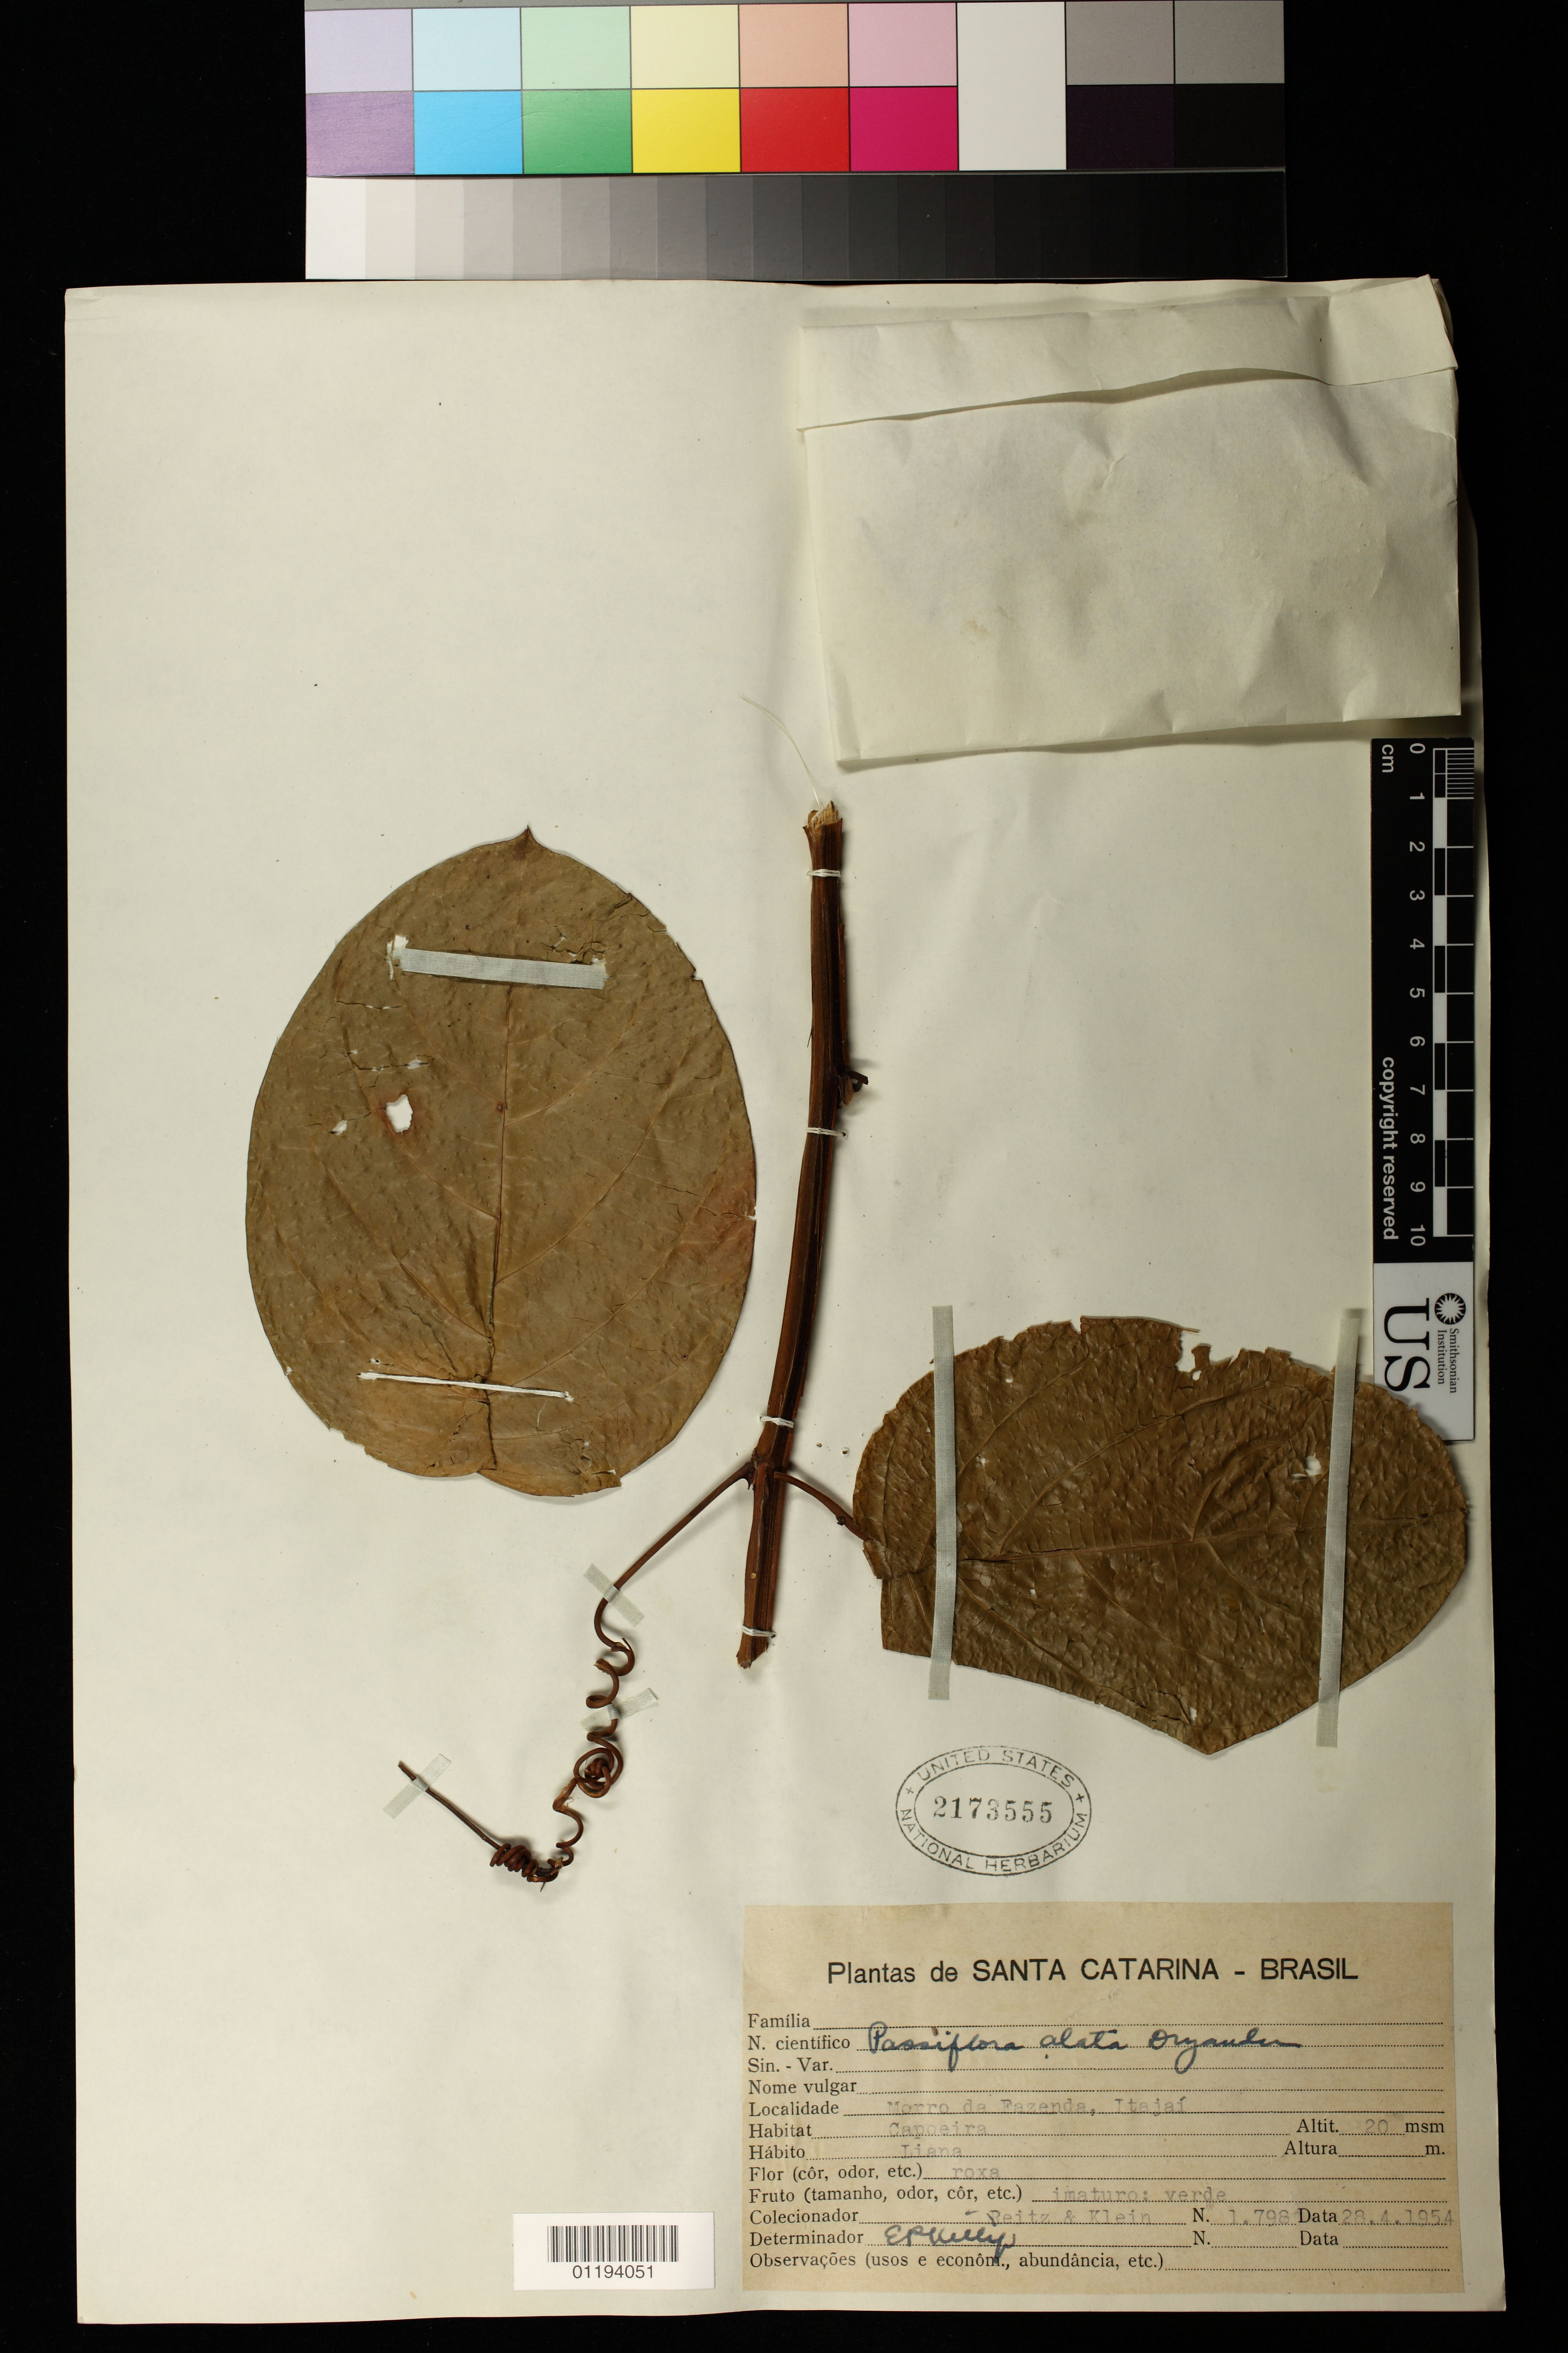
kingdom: Plantae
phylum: Tracheophyta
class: Magnoliopsida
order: Malpighiales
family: Passifloraceae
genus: Passiflora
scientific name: Passiflora alata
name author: Curtis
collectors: R. Reitz & R. M. Klein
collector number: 1798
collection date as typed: Apr 28 1954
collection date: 1954-04-28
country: Brazil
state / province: Santa Catarina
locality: Morro da Fazenda, Itajai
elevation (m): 20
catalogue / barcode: US 2173555